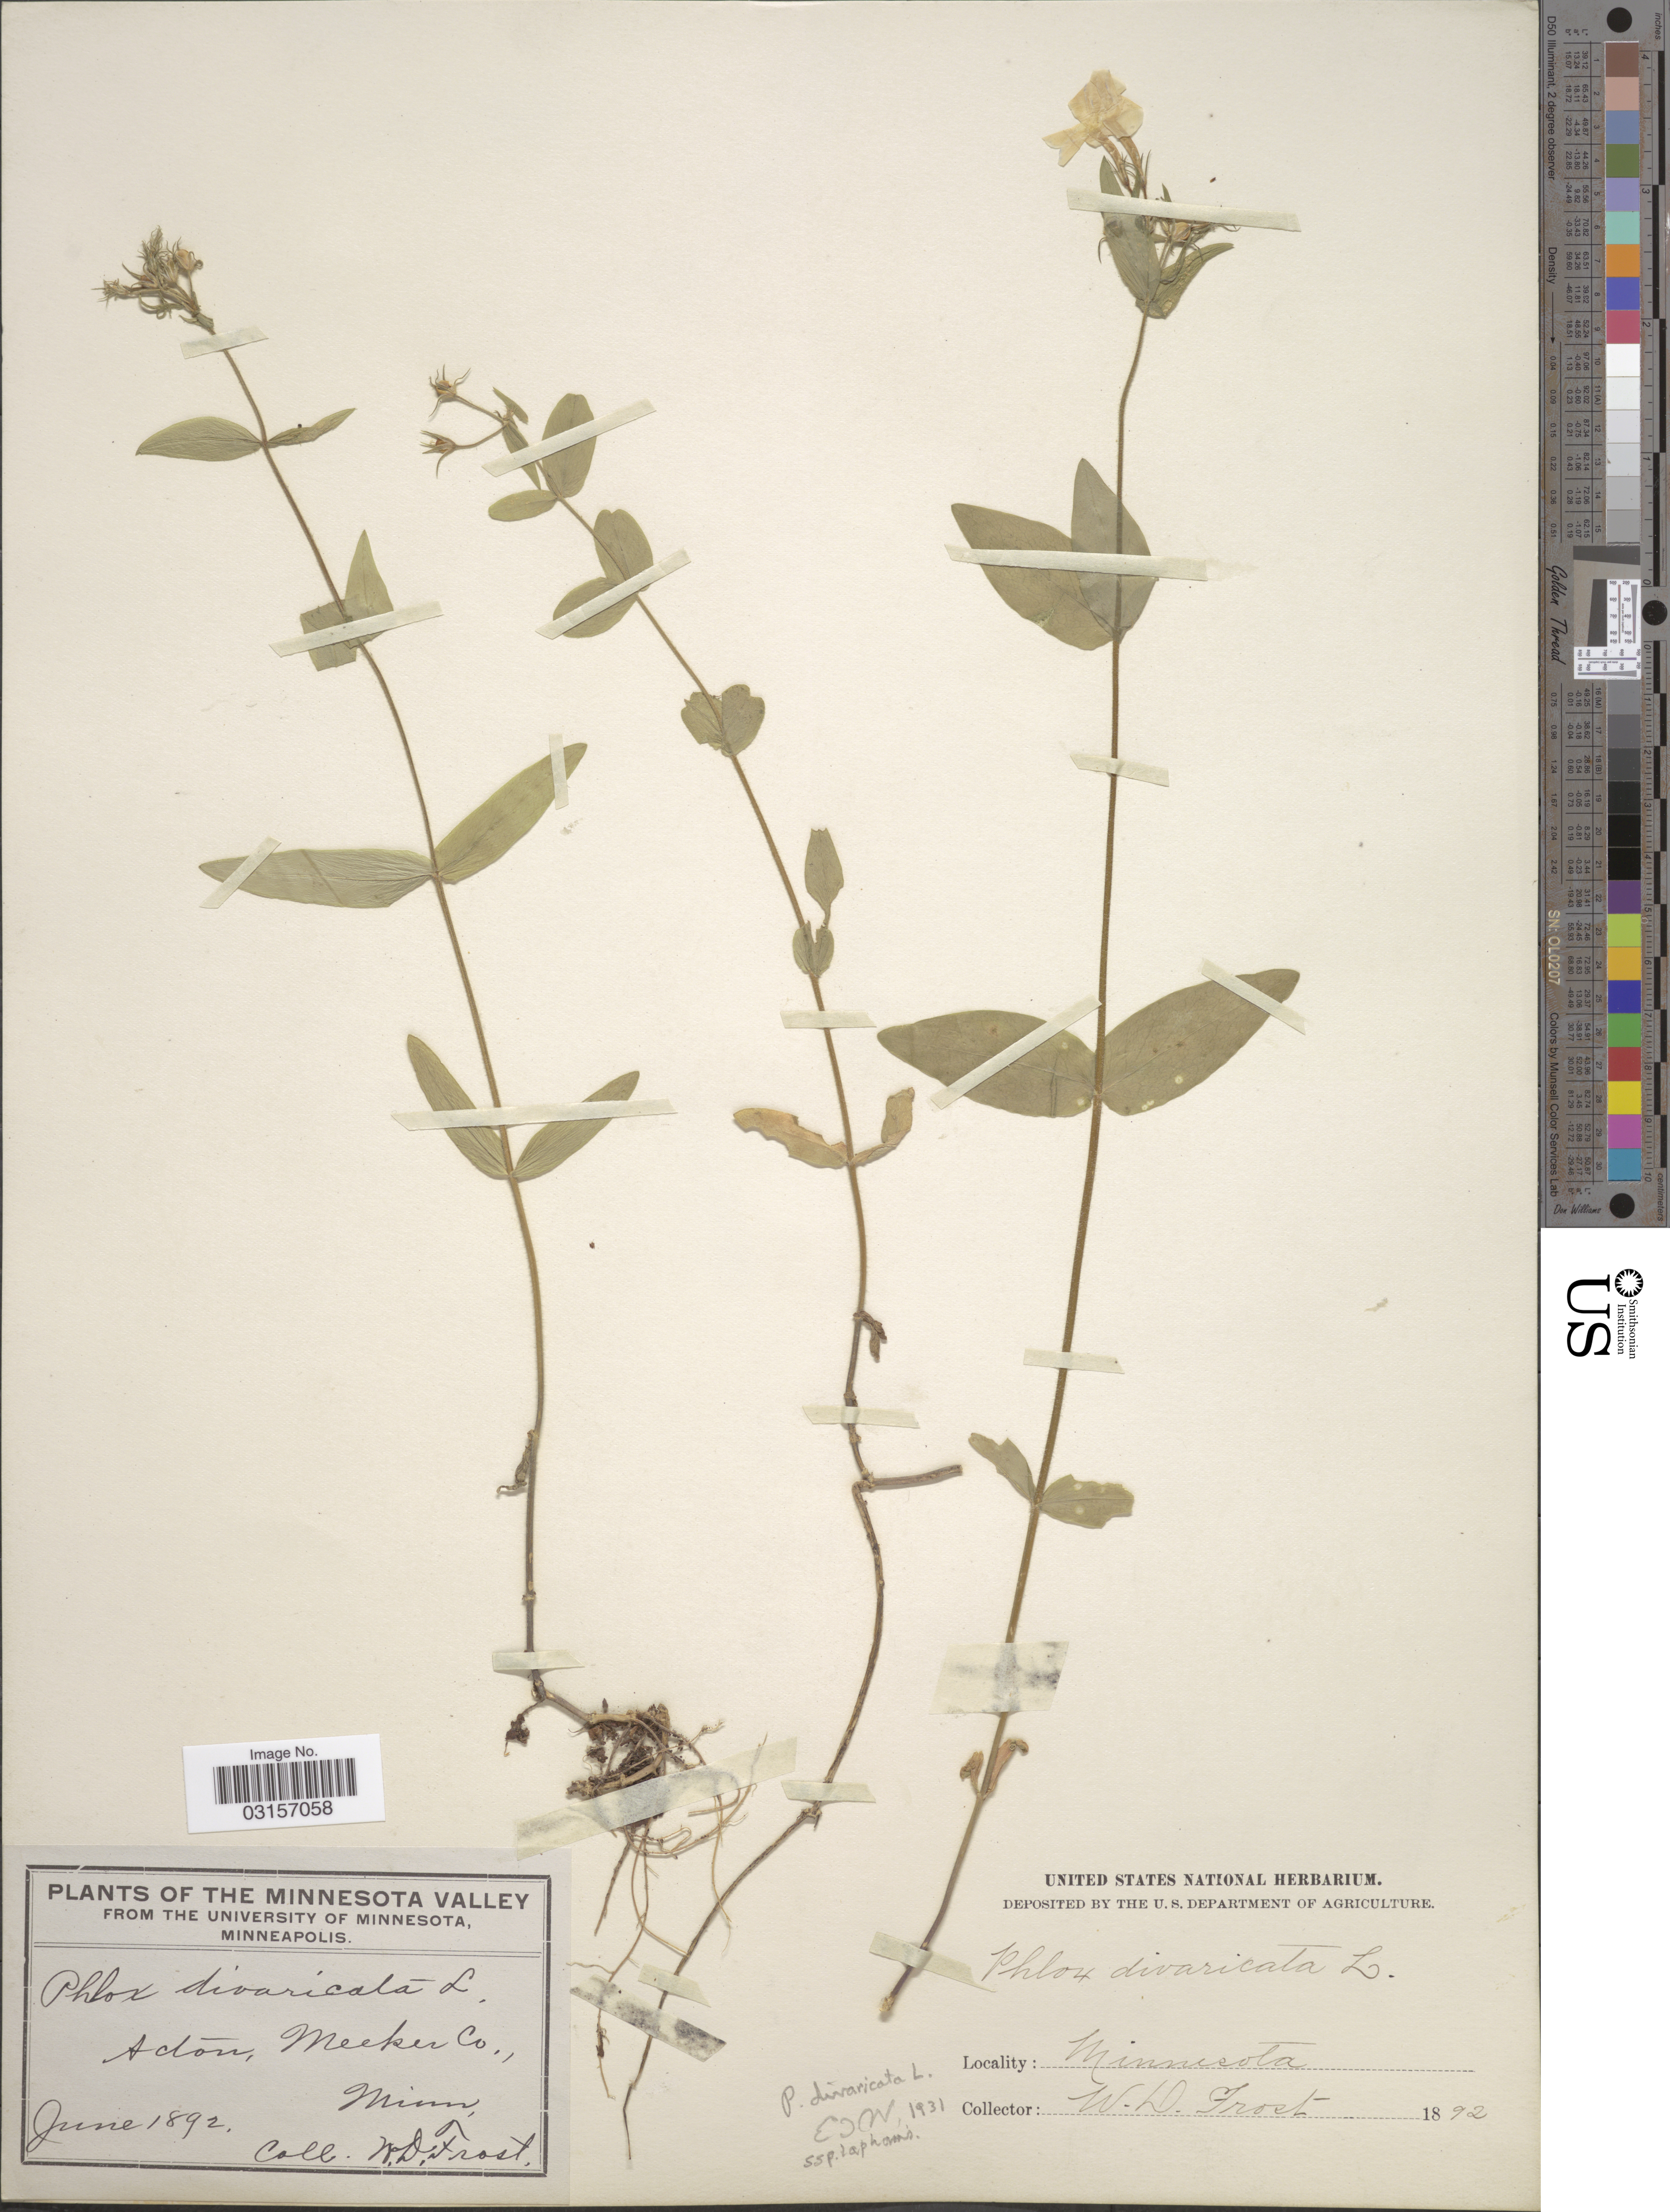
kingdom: Plantae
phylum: Tracheophyta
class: Magnoliopsida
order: Ericales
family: Polemoniaceae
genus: Phlox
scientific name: Phlox divaricata subsp. laphamii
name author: (Alph. Wood) Wherry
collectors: W. Frost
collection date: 1892-06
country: United States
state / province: Minnesota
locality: Acton, Meeker Co.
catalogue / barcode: US 103142